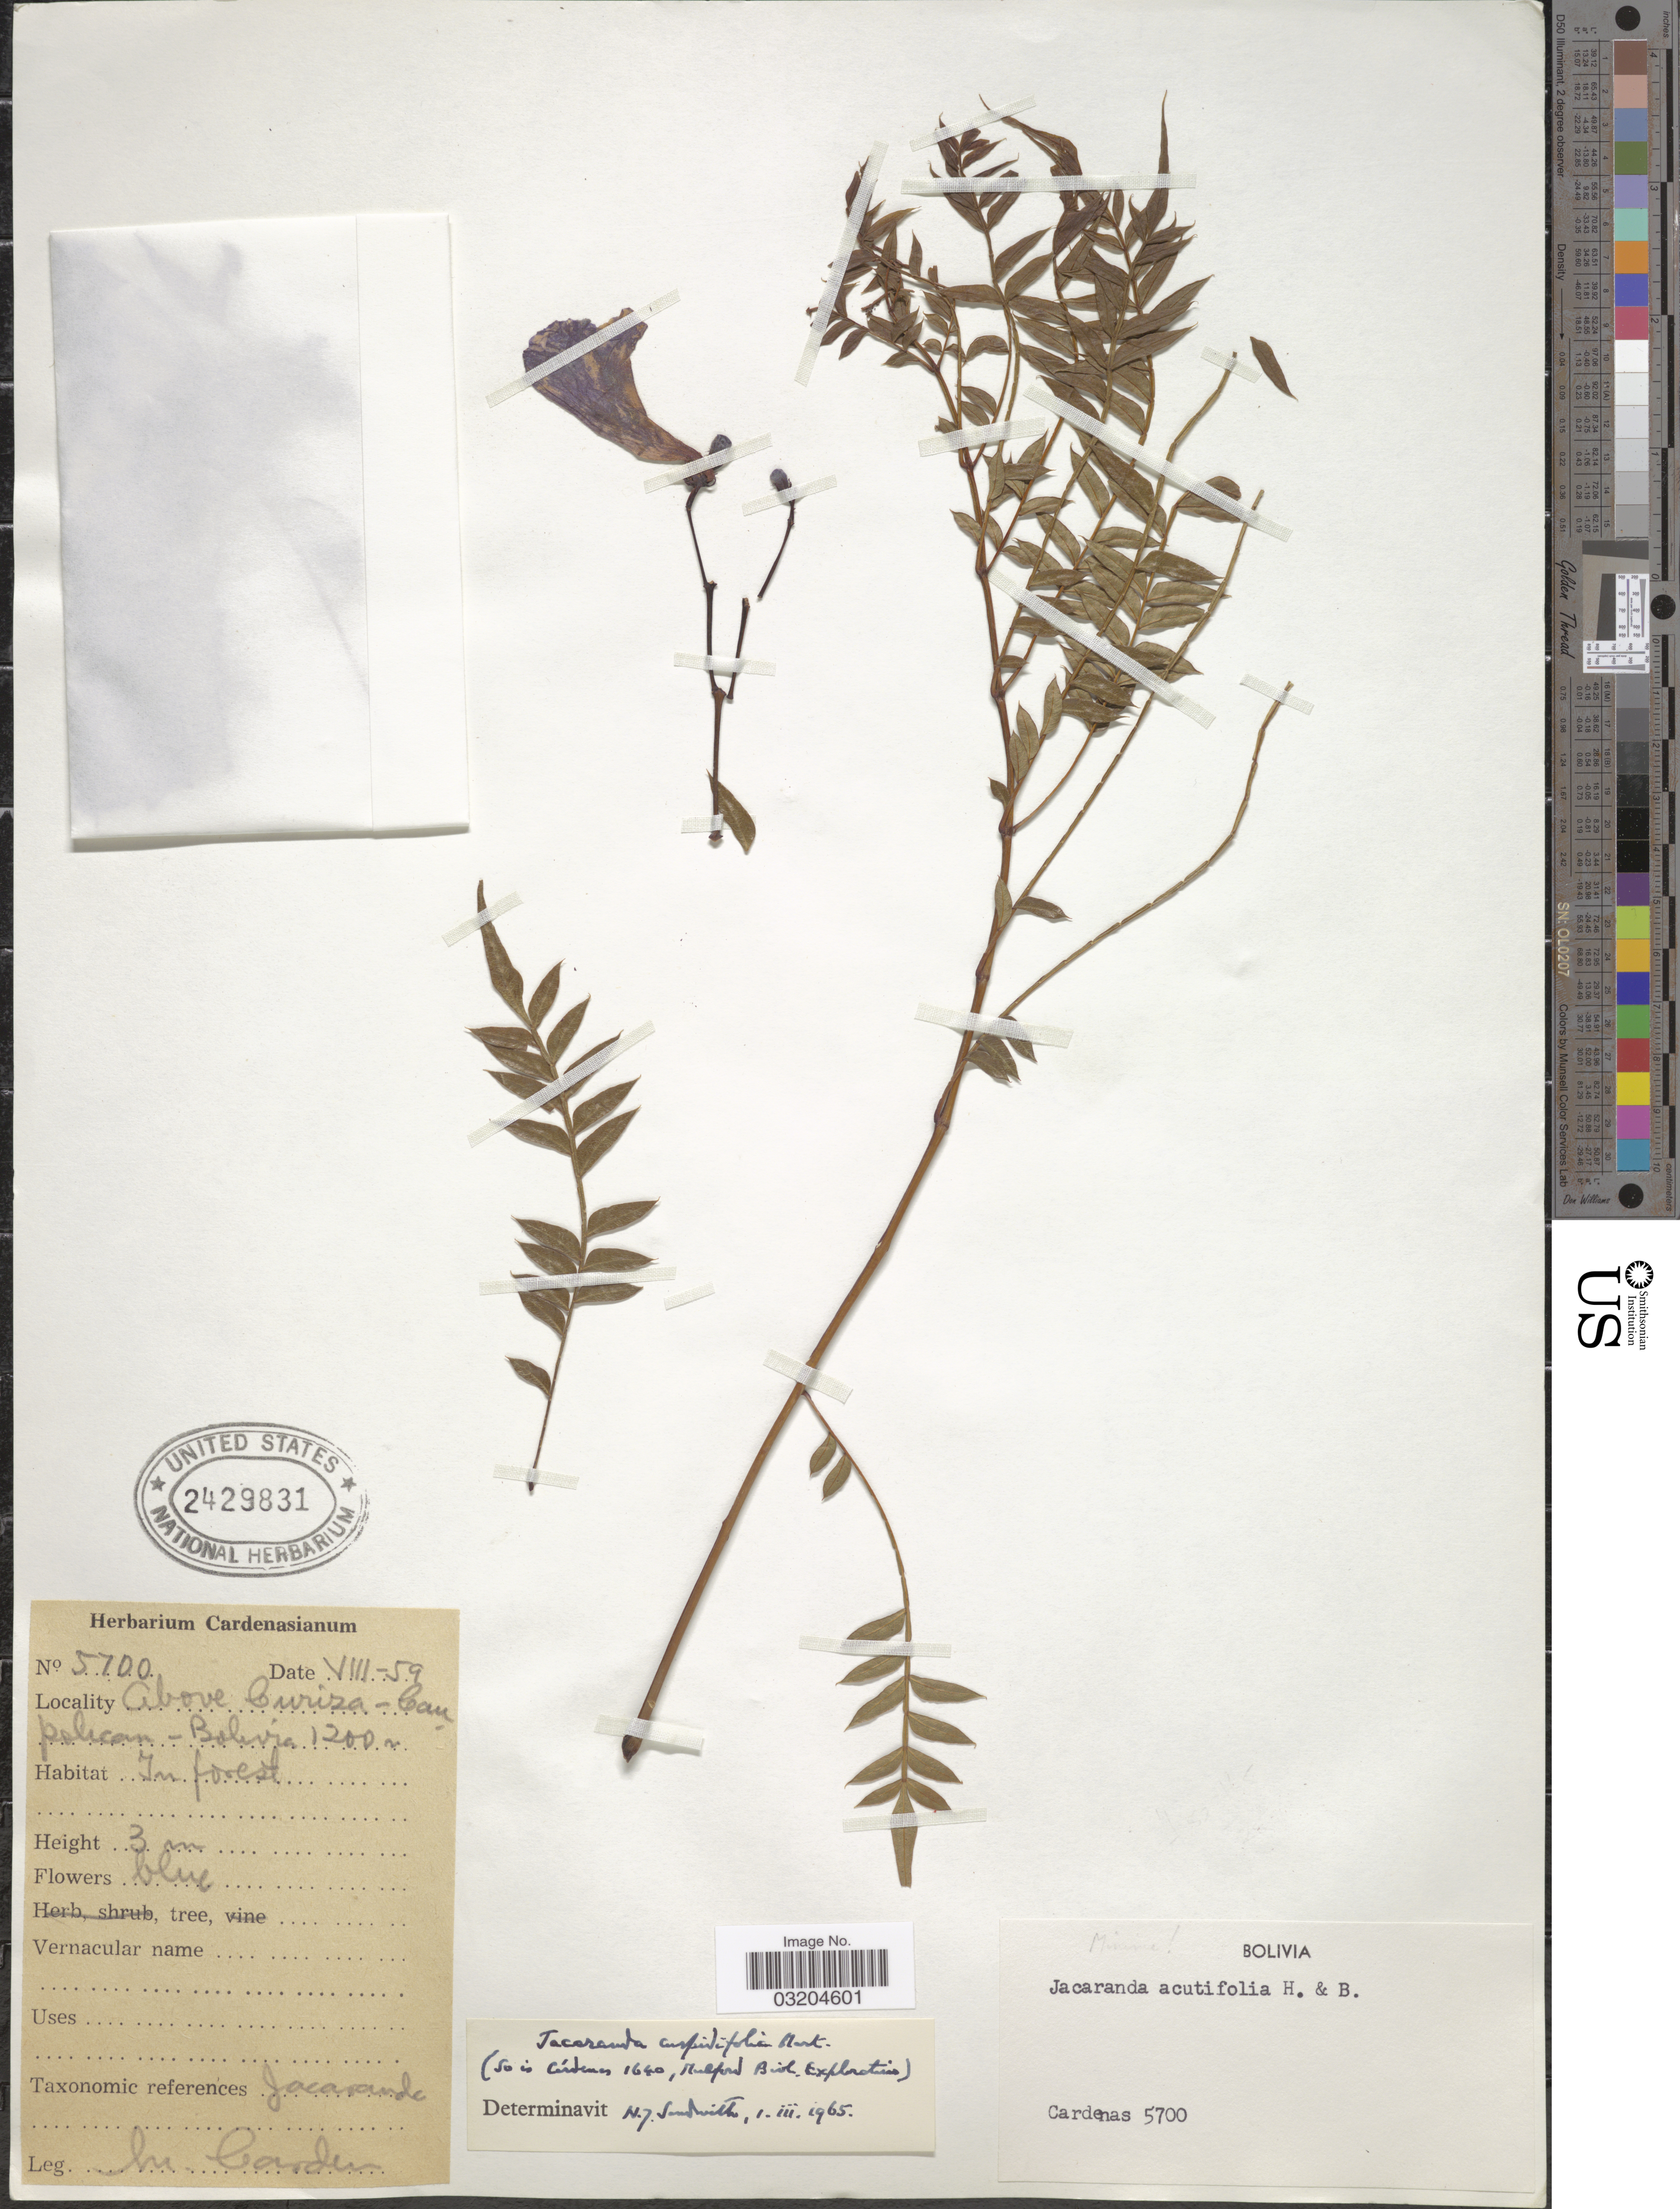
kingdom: Plantae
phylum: Tracheophyta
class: Magnoliopsida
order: Lamiales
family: Bignoniaceae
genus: Jacaranda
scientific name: Jacaranda cuspidifolia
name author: Mart.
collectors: M. Cárdenas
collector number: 5700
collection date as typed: Transcribed d/m/y: /8/59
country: Bolivia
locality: Above Curiza - Canpolican.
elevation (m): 1200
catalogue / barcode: US 2429831